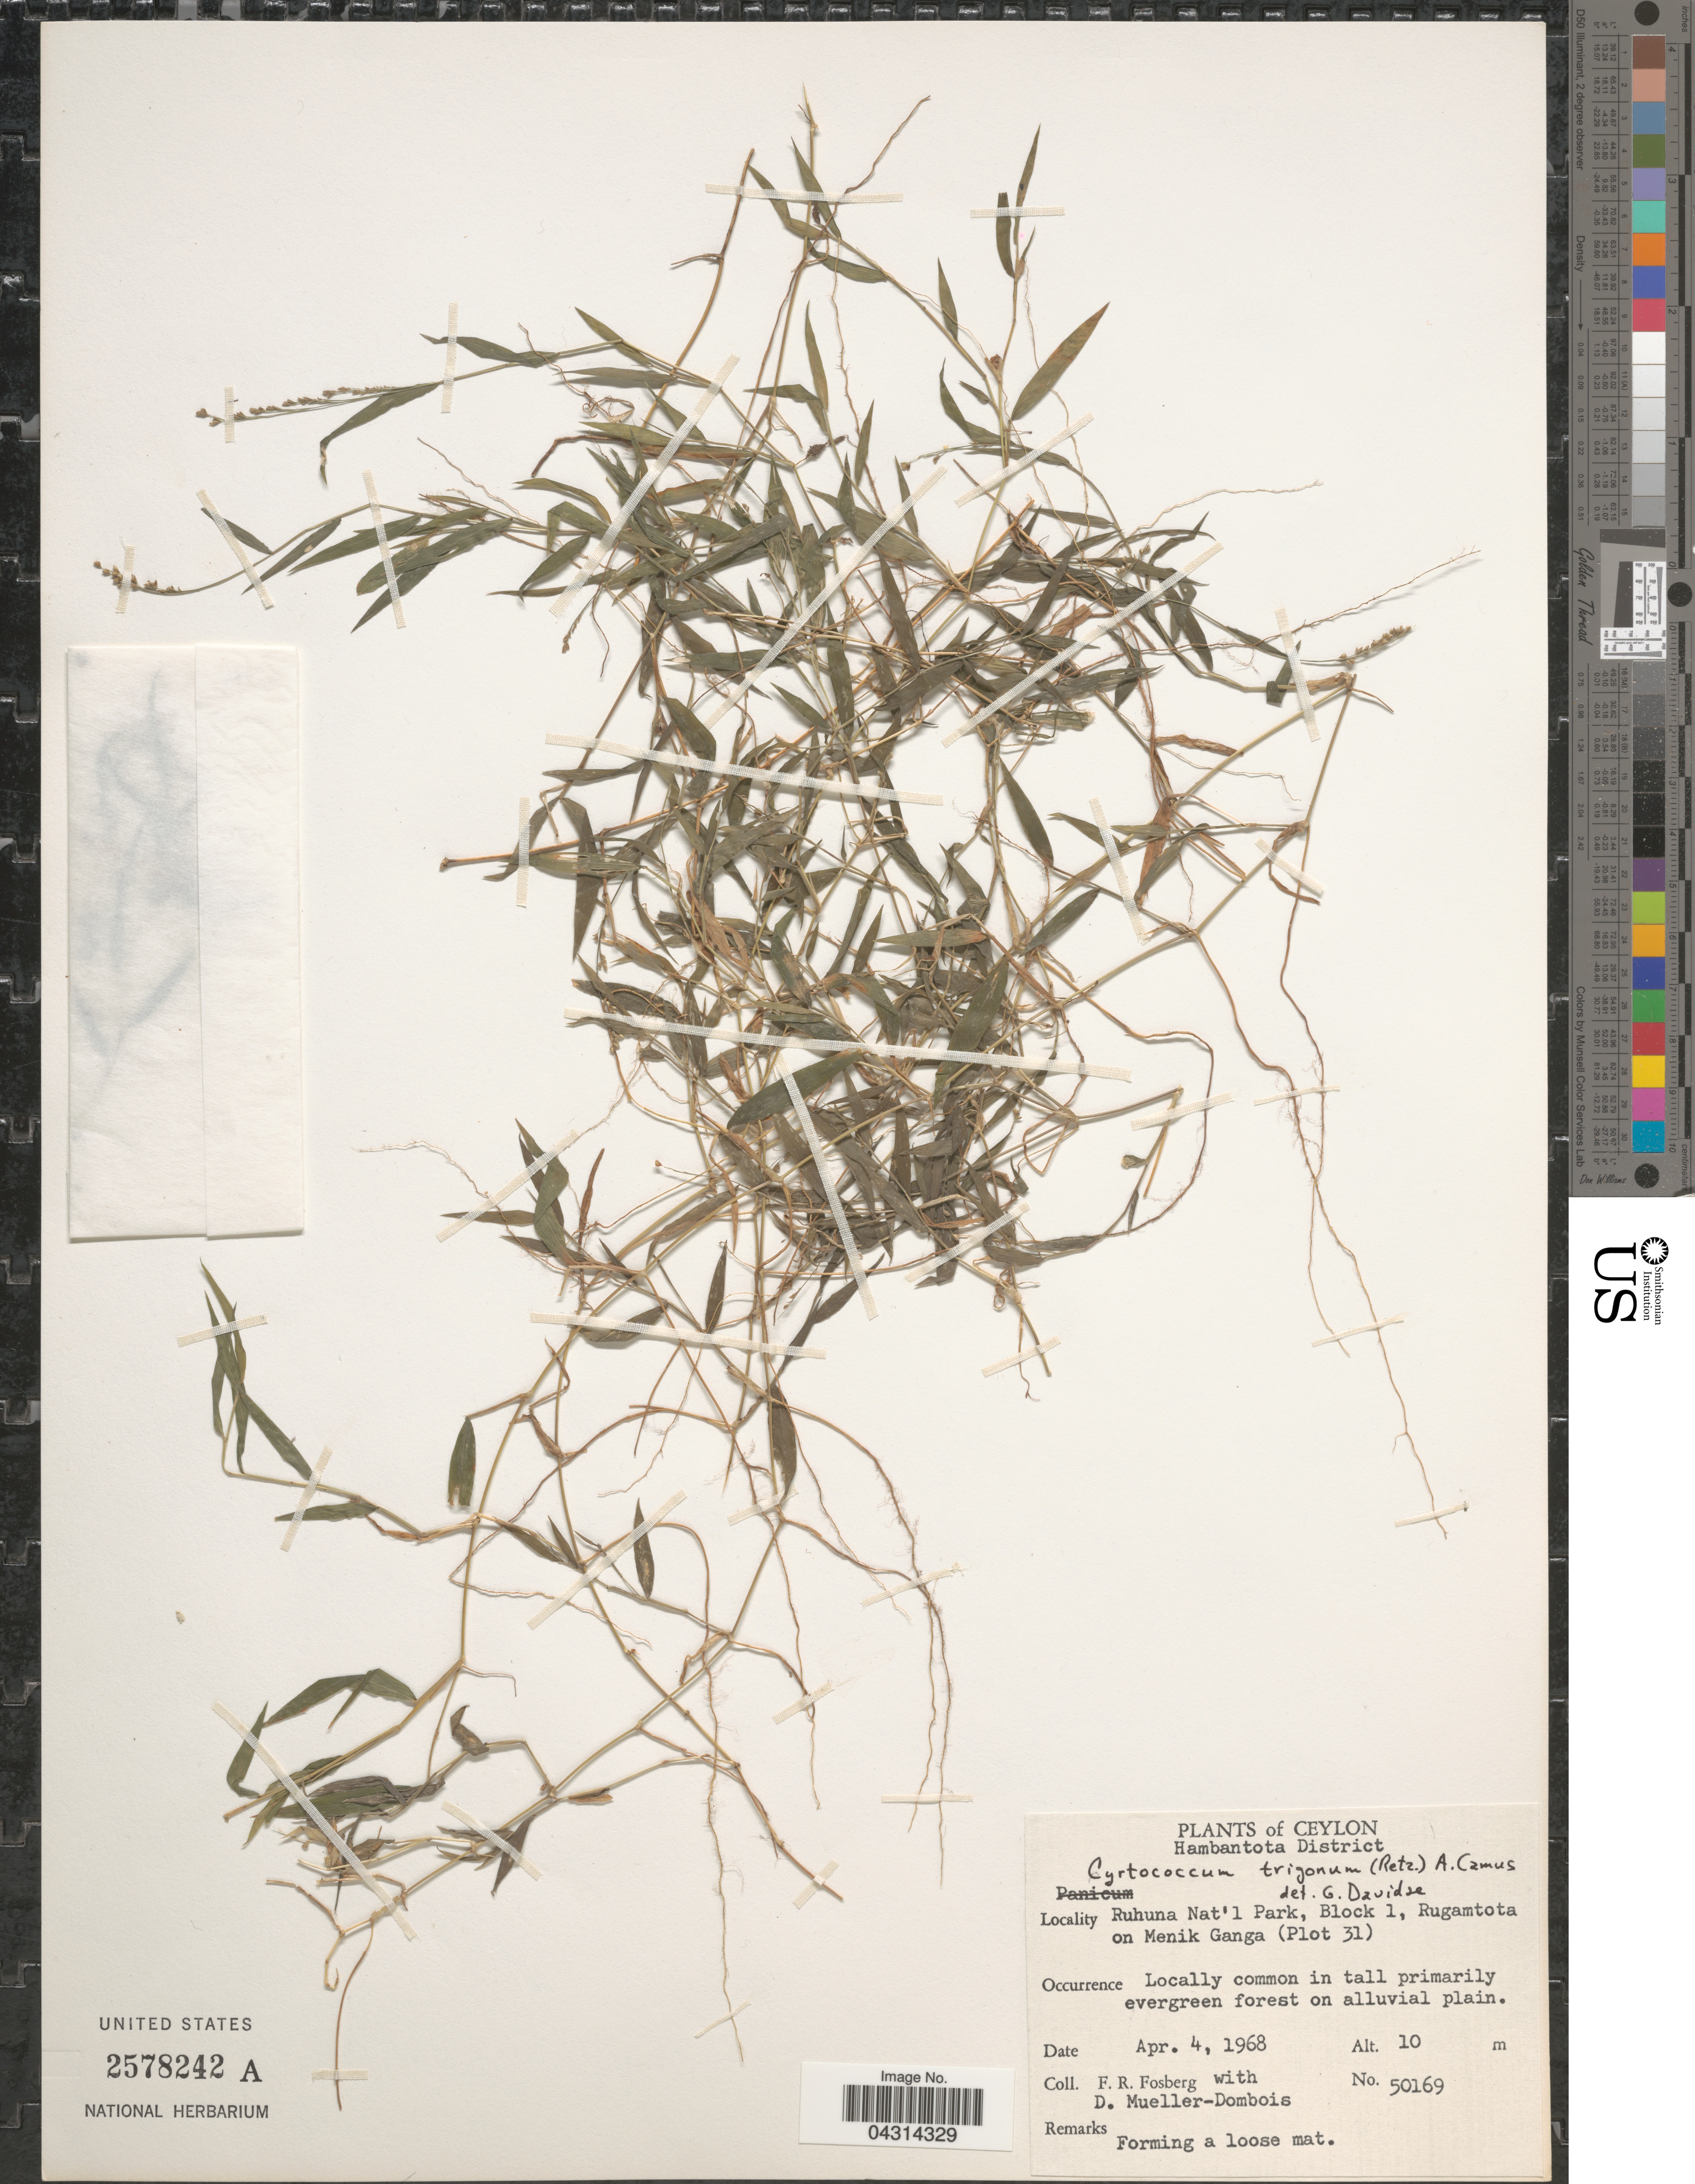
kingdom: Plantae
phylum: Tracheophyta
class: Liliopsida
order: Poales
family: Poaceae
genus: Cyrtococcum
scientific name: Cyrtococcum trigonum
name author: (Retz.) A. Camus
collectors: F. R. Fosberg & D. Mueller-Dombois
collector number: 50169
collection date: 1968-04-04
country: Sri Lanka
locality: Ceylon. Hambantota District. Ruhuna Nat'l Park, Block 1, Rugamtota on Menik Ganga (Plot 31).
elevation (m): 10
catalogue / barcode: US 2578242A